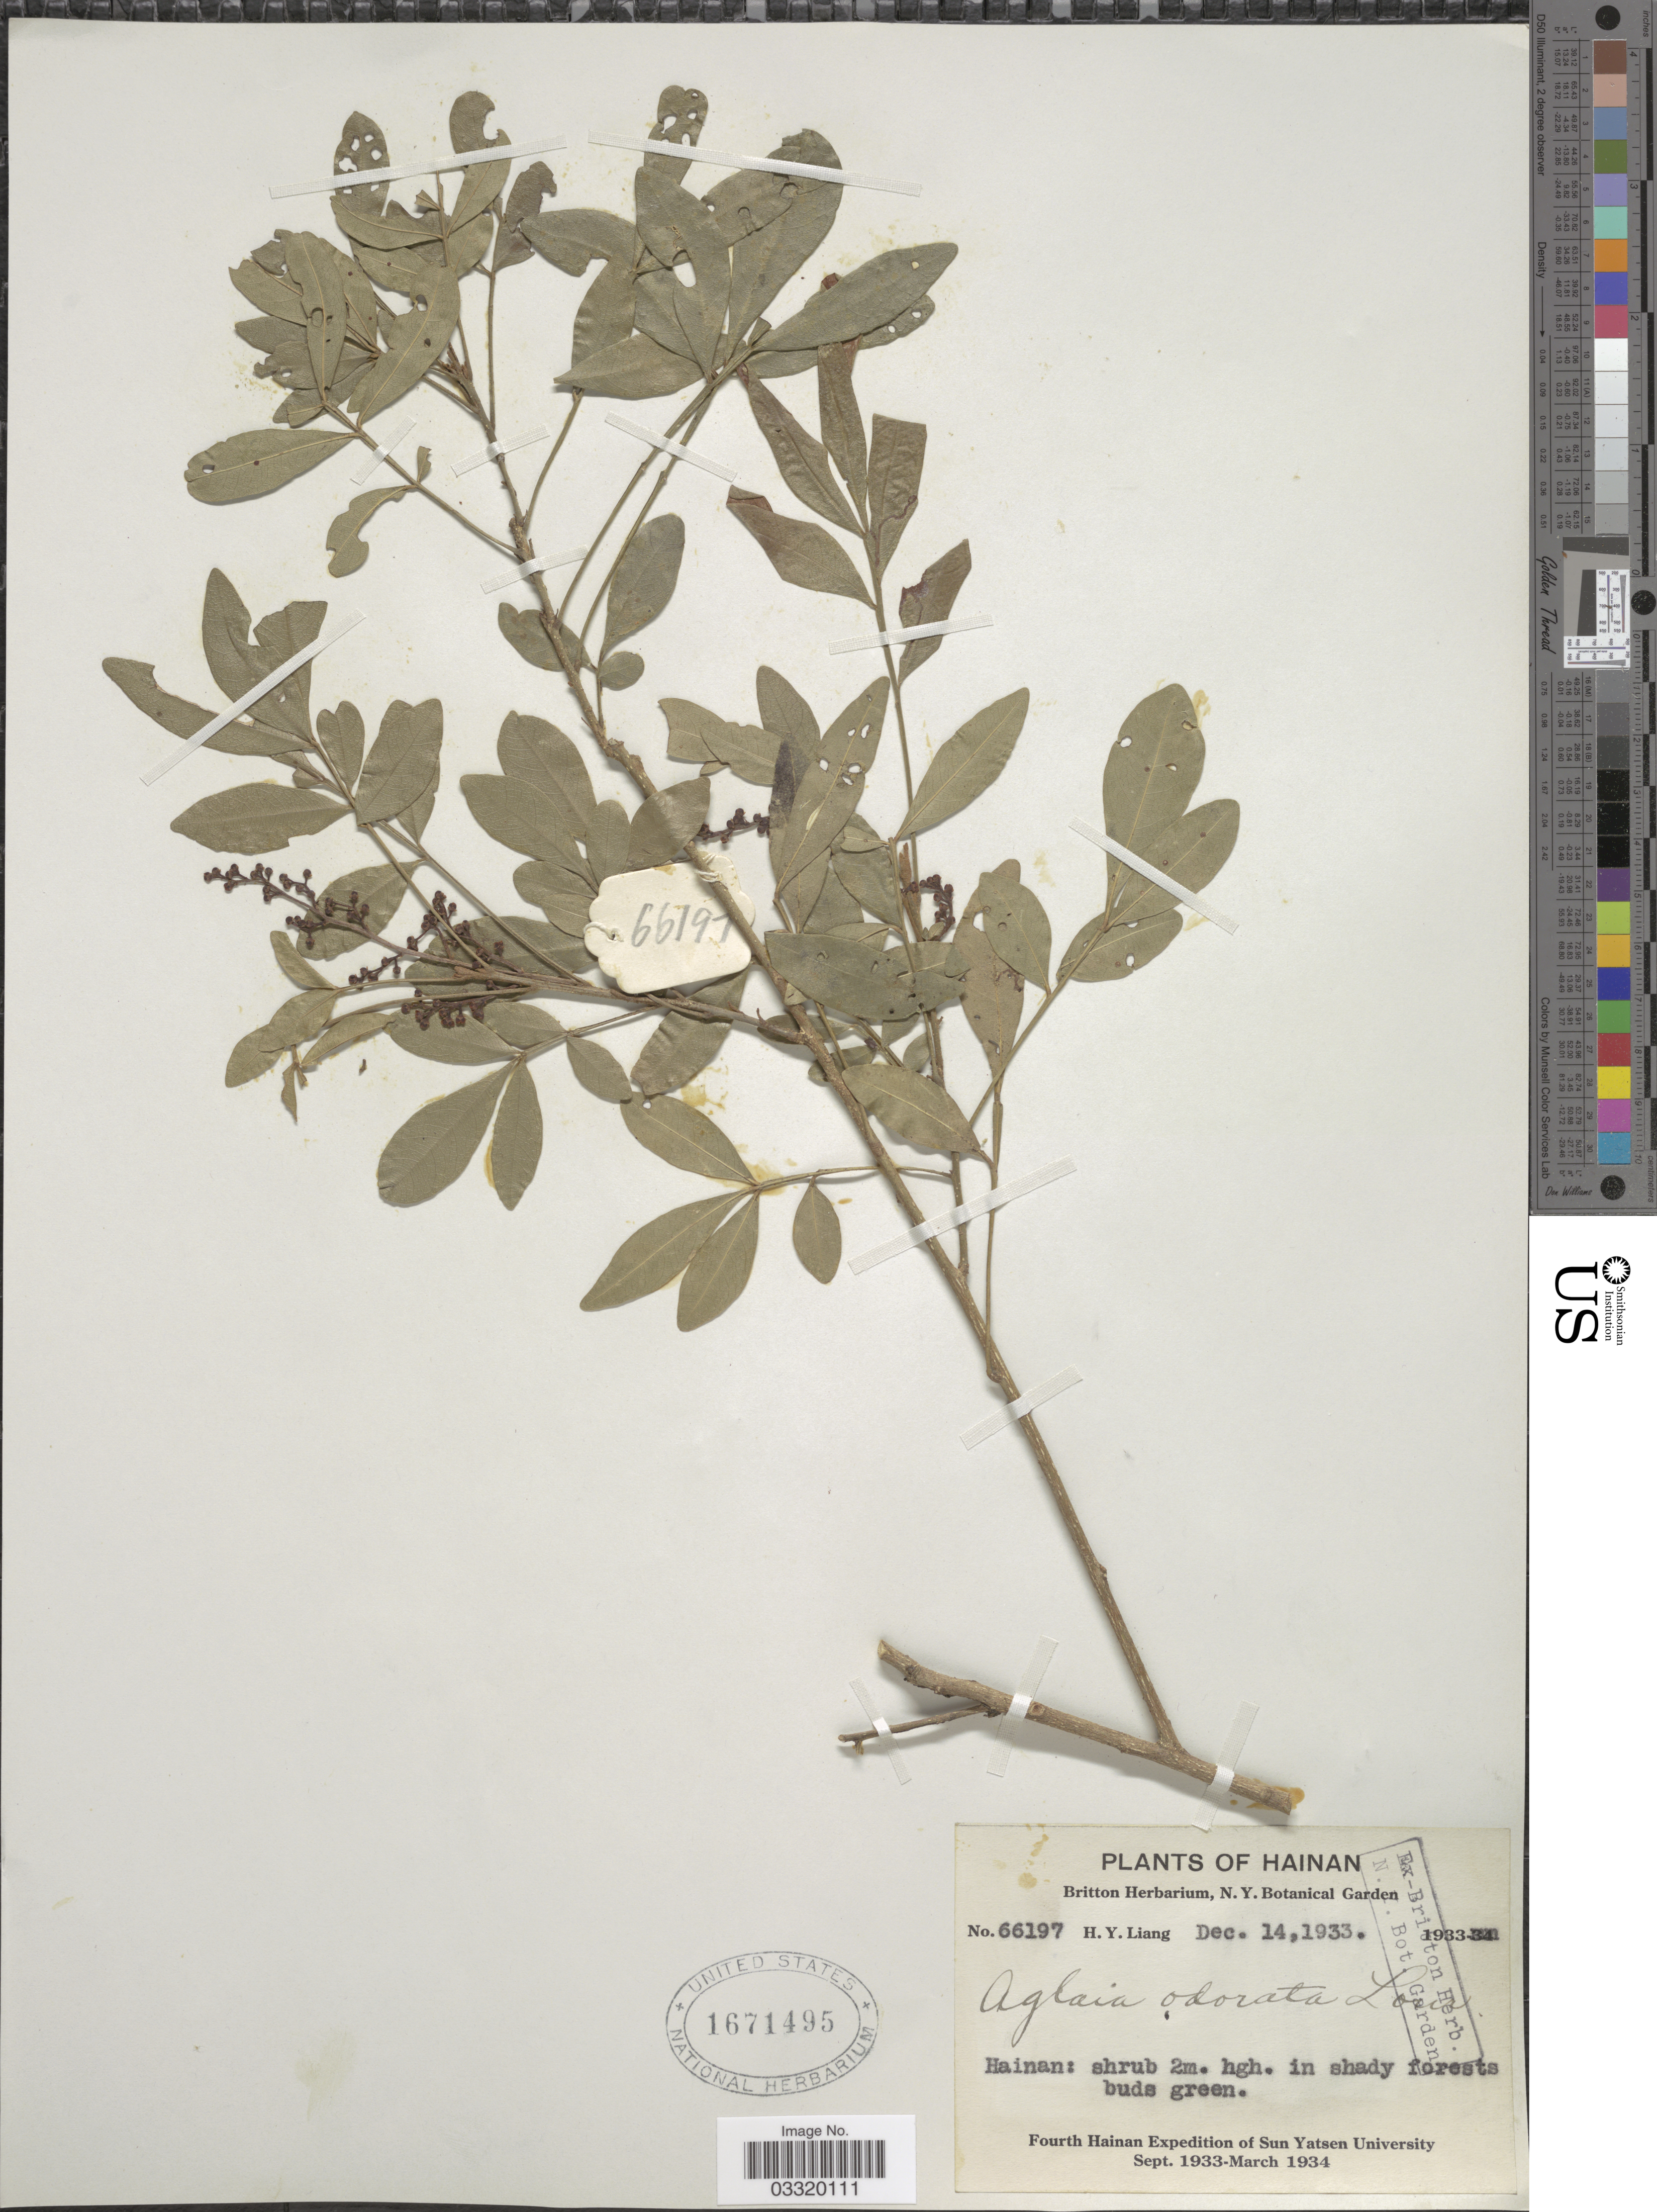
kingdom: Plantae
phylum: Tracheophyta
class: Magnoliopsida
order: Sapindales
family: Meliaceae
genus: Aglaia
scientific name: Aglaia odorata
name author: Lour.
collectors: H. Y. Liang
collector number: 66197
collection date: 1933-12-14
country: China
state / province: Hainan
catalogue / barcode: US 1671495